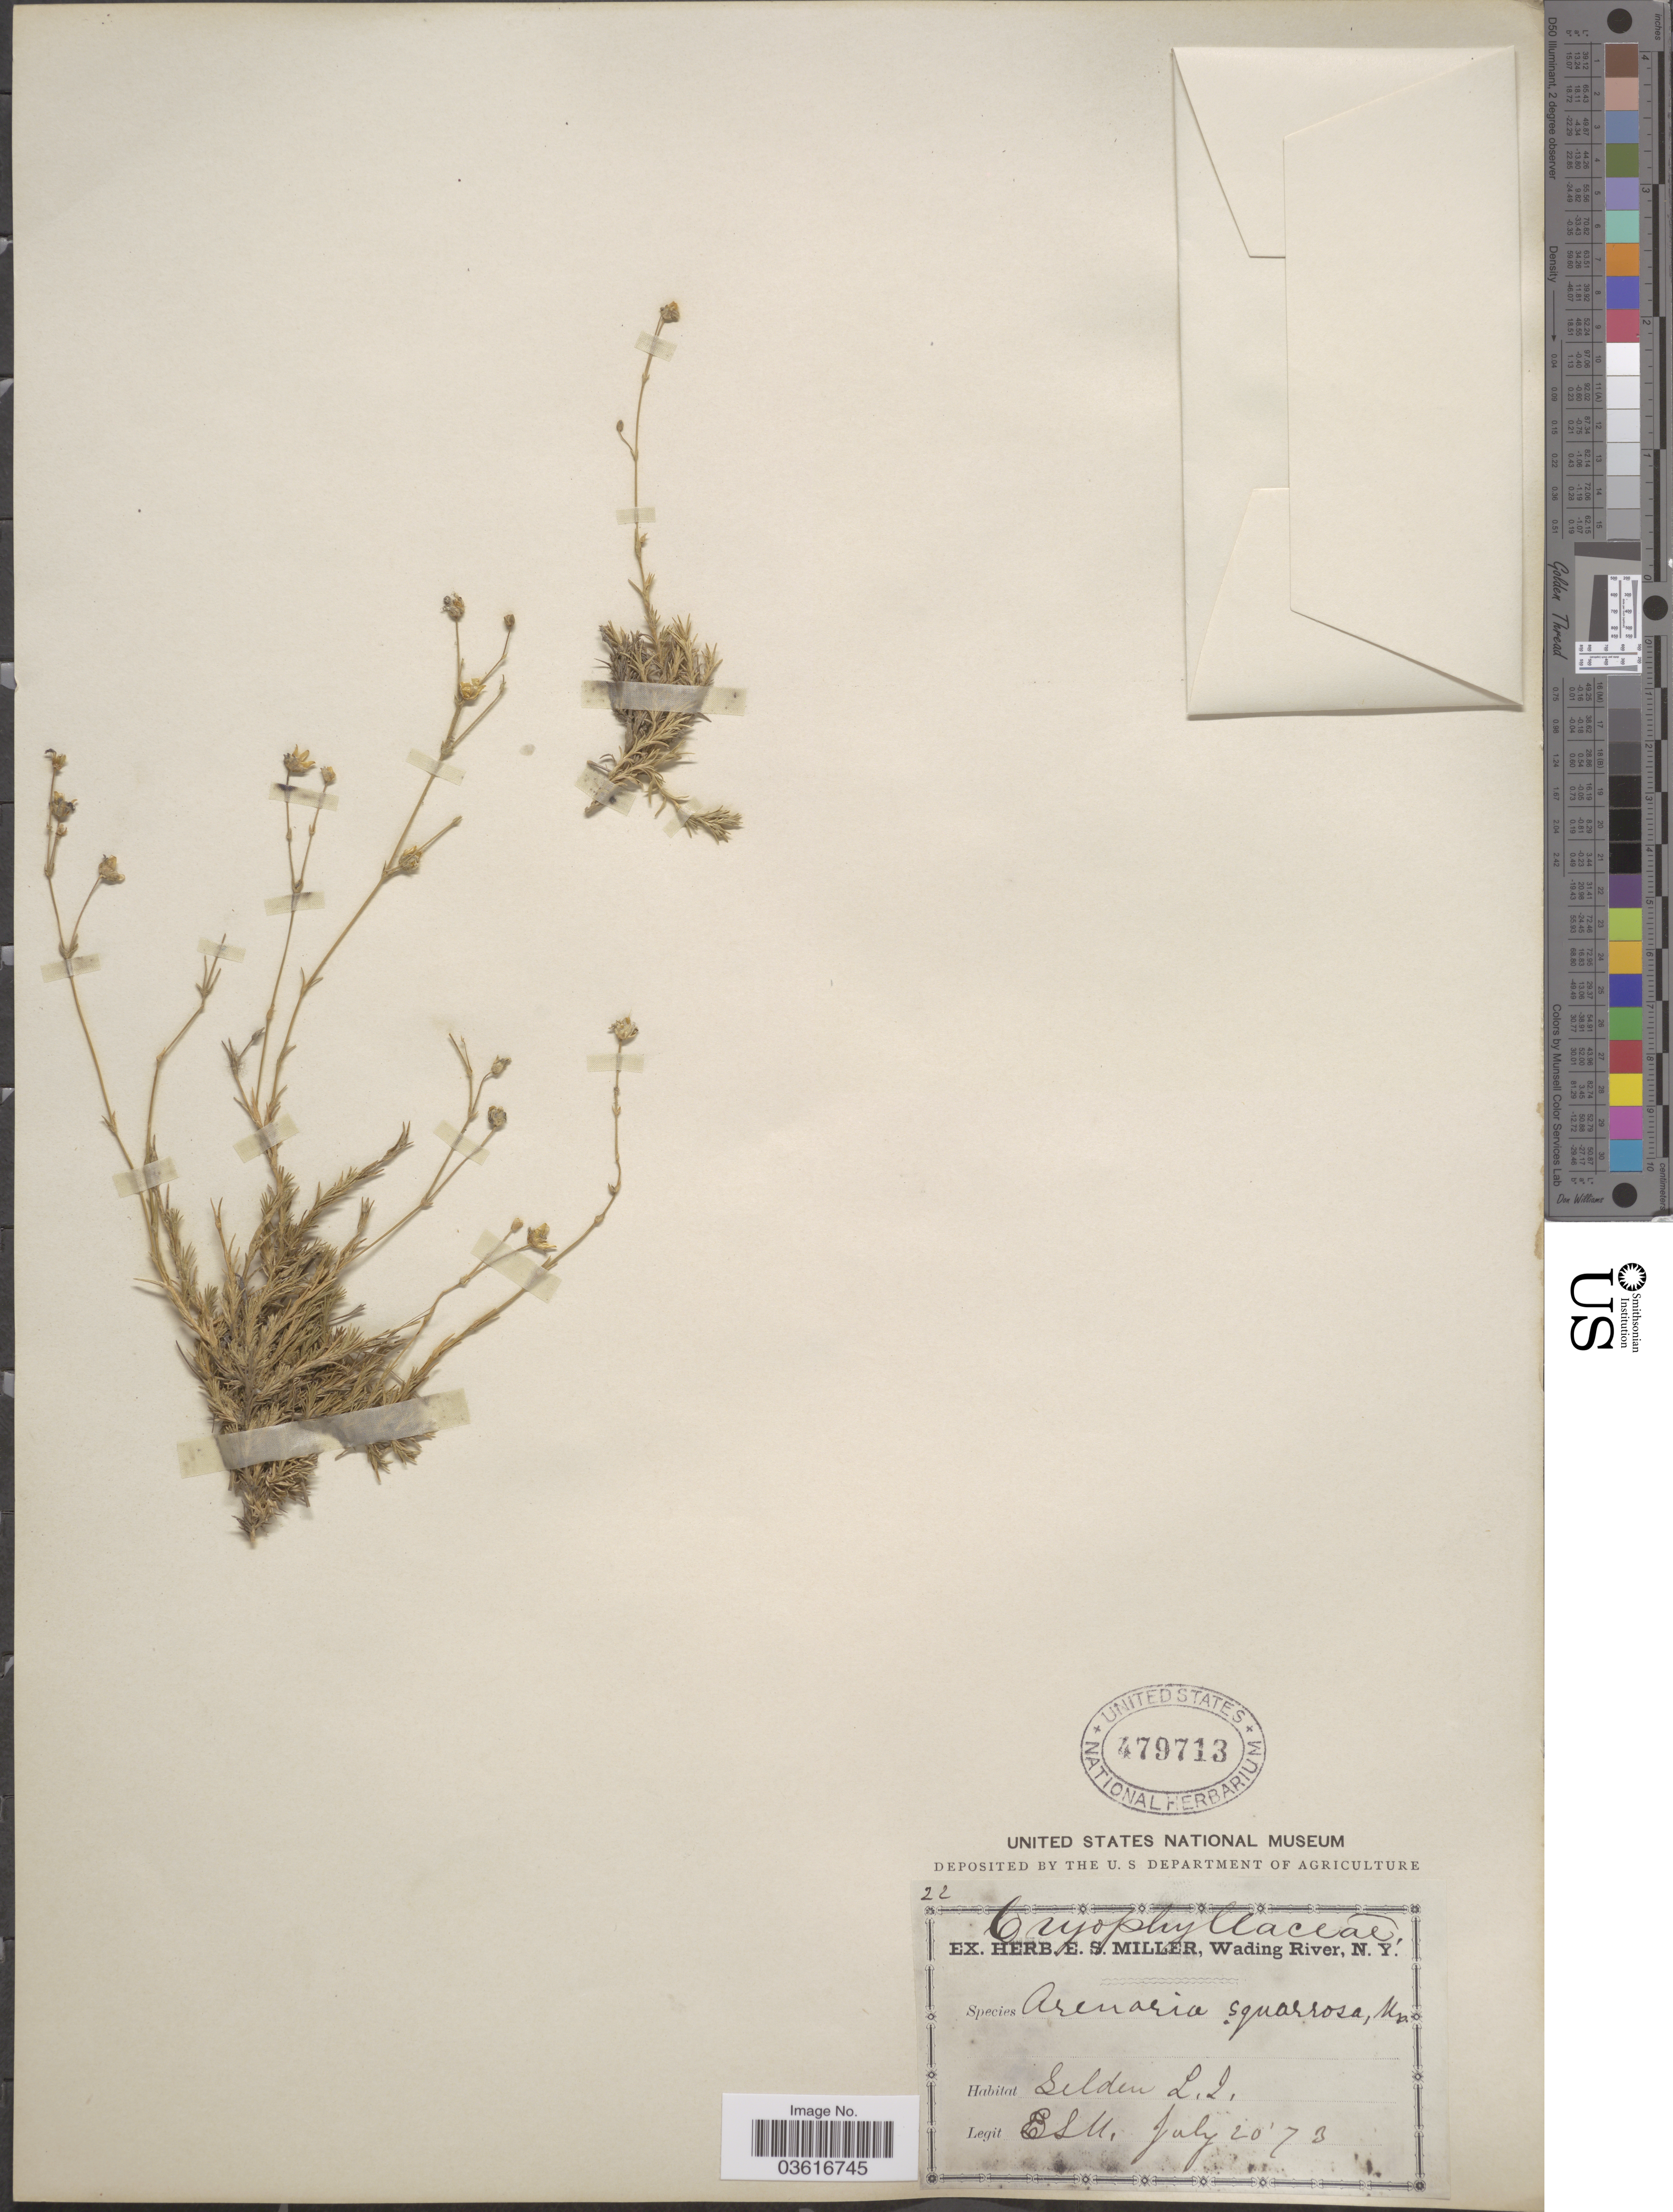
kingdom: Plantae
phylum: Tracheophyta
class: Magnoliopsida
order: Caryophyllales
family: Caryophyllaceae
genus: Minuartia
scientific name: Minuartia stricta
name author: (Sw.) Hiern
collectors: E. S. Miller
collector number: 22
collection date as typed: Transcribed d/m/y: 20/7/73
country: United States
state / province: New York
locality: Selden, L.I.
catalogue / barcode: US 479713